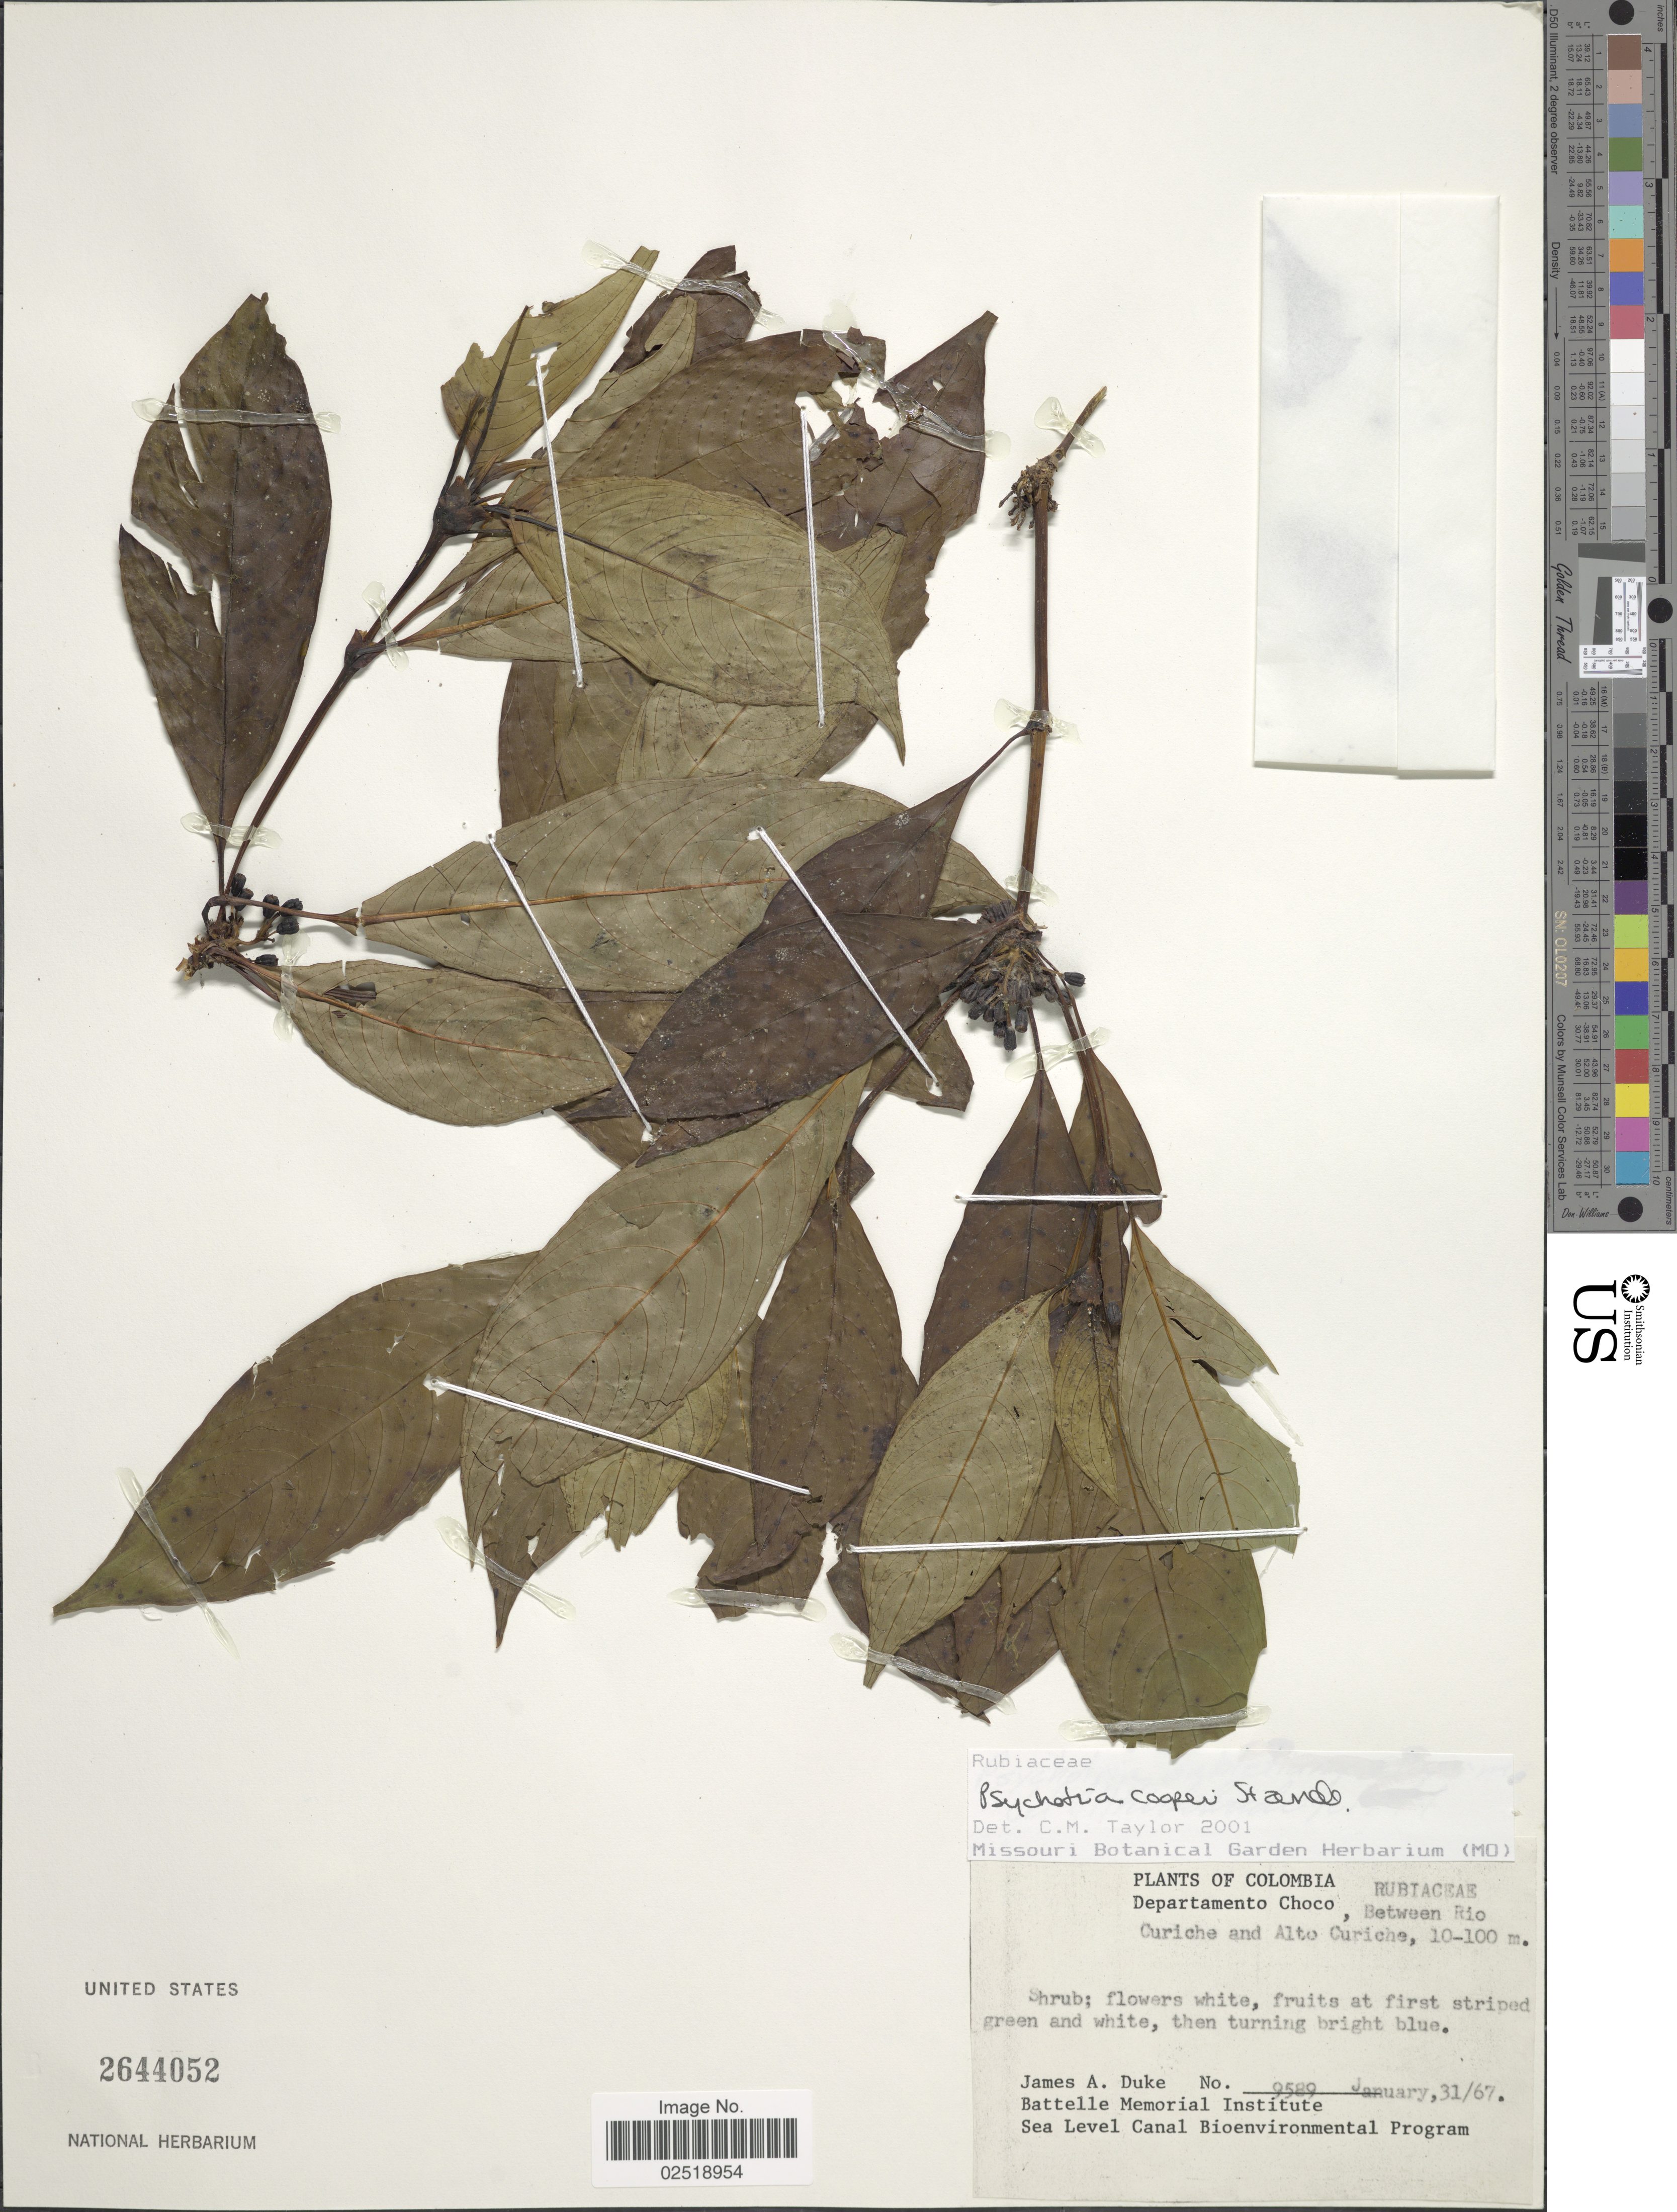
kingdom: Plantae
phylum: Tracheophyta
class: Magnoliopsida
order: Gentianales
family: Rubiaceae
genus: Psychotria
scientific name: Psychotria cooperi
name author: Standl.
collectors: J. A. Duke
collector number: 9589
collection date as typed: Transcribed d/m/y: 31/1/67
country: Colombia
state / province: Chocó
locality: Departamento Choco, Between Rio Curiche and Alto Curiche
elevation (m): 10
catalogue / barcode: US 2644052